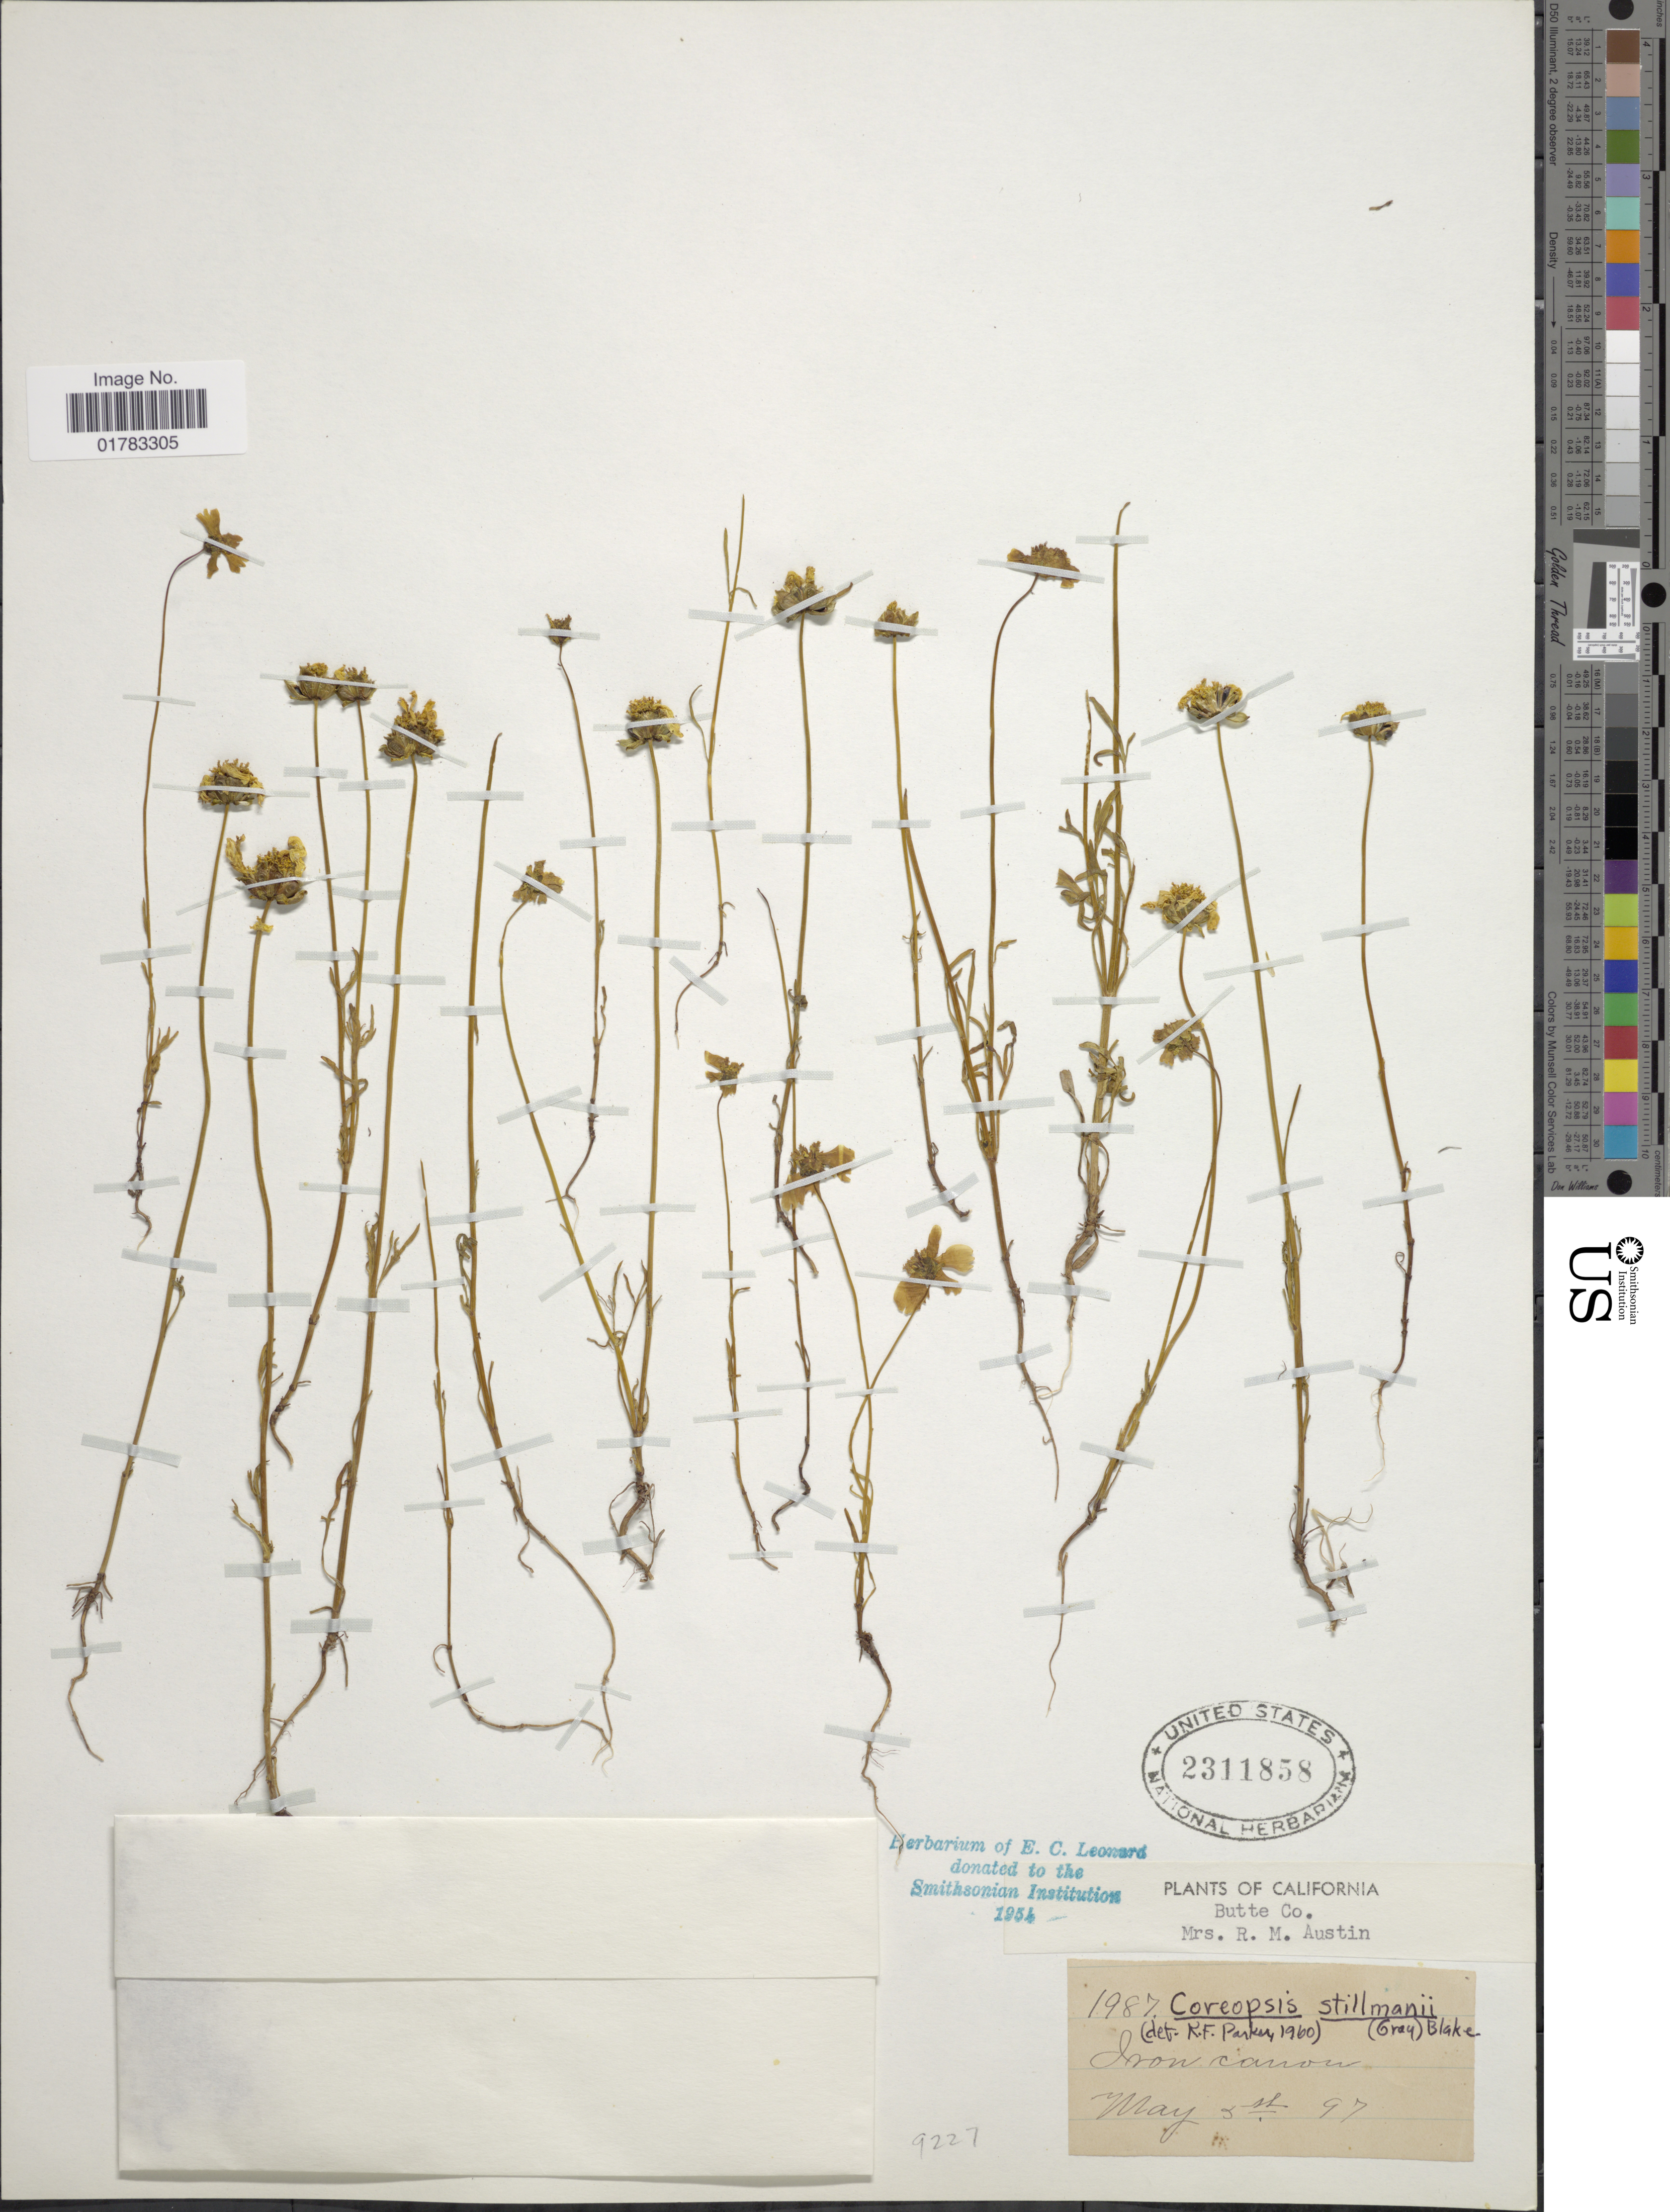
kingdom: Plantae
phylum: Tracheophyta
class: Magnoliopsida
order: Asterales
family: Asteraceae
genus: Coreopsis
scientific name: Coreopsis stillmanii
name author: (A. Gray) S.F. Blake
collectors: R. Austin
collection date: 1997-05-05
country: United States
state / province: California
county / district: Butte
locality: Butte Co., Iron canon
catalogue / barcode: US 2311858